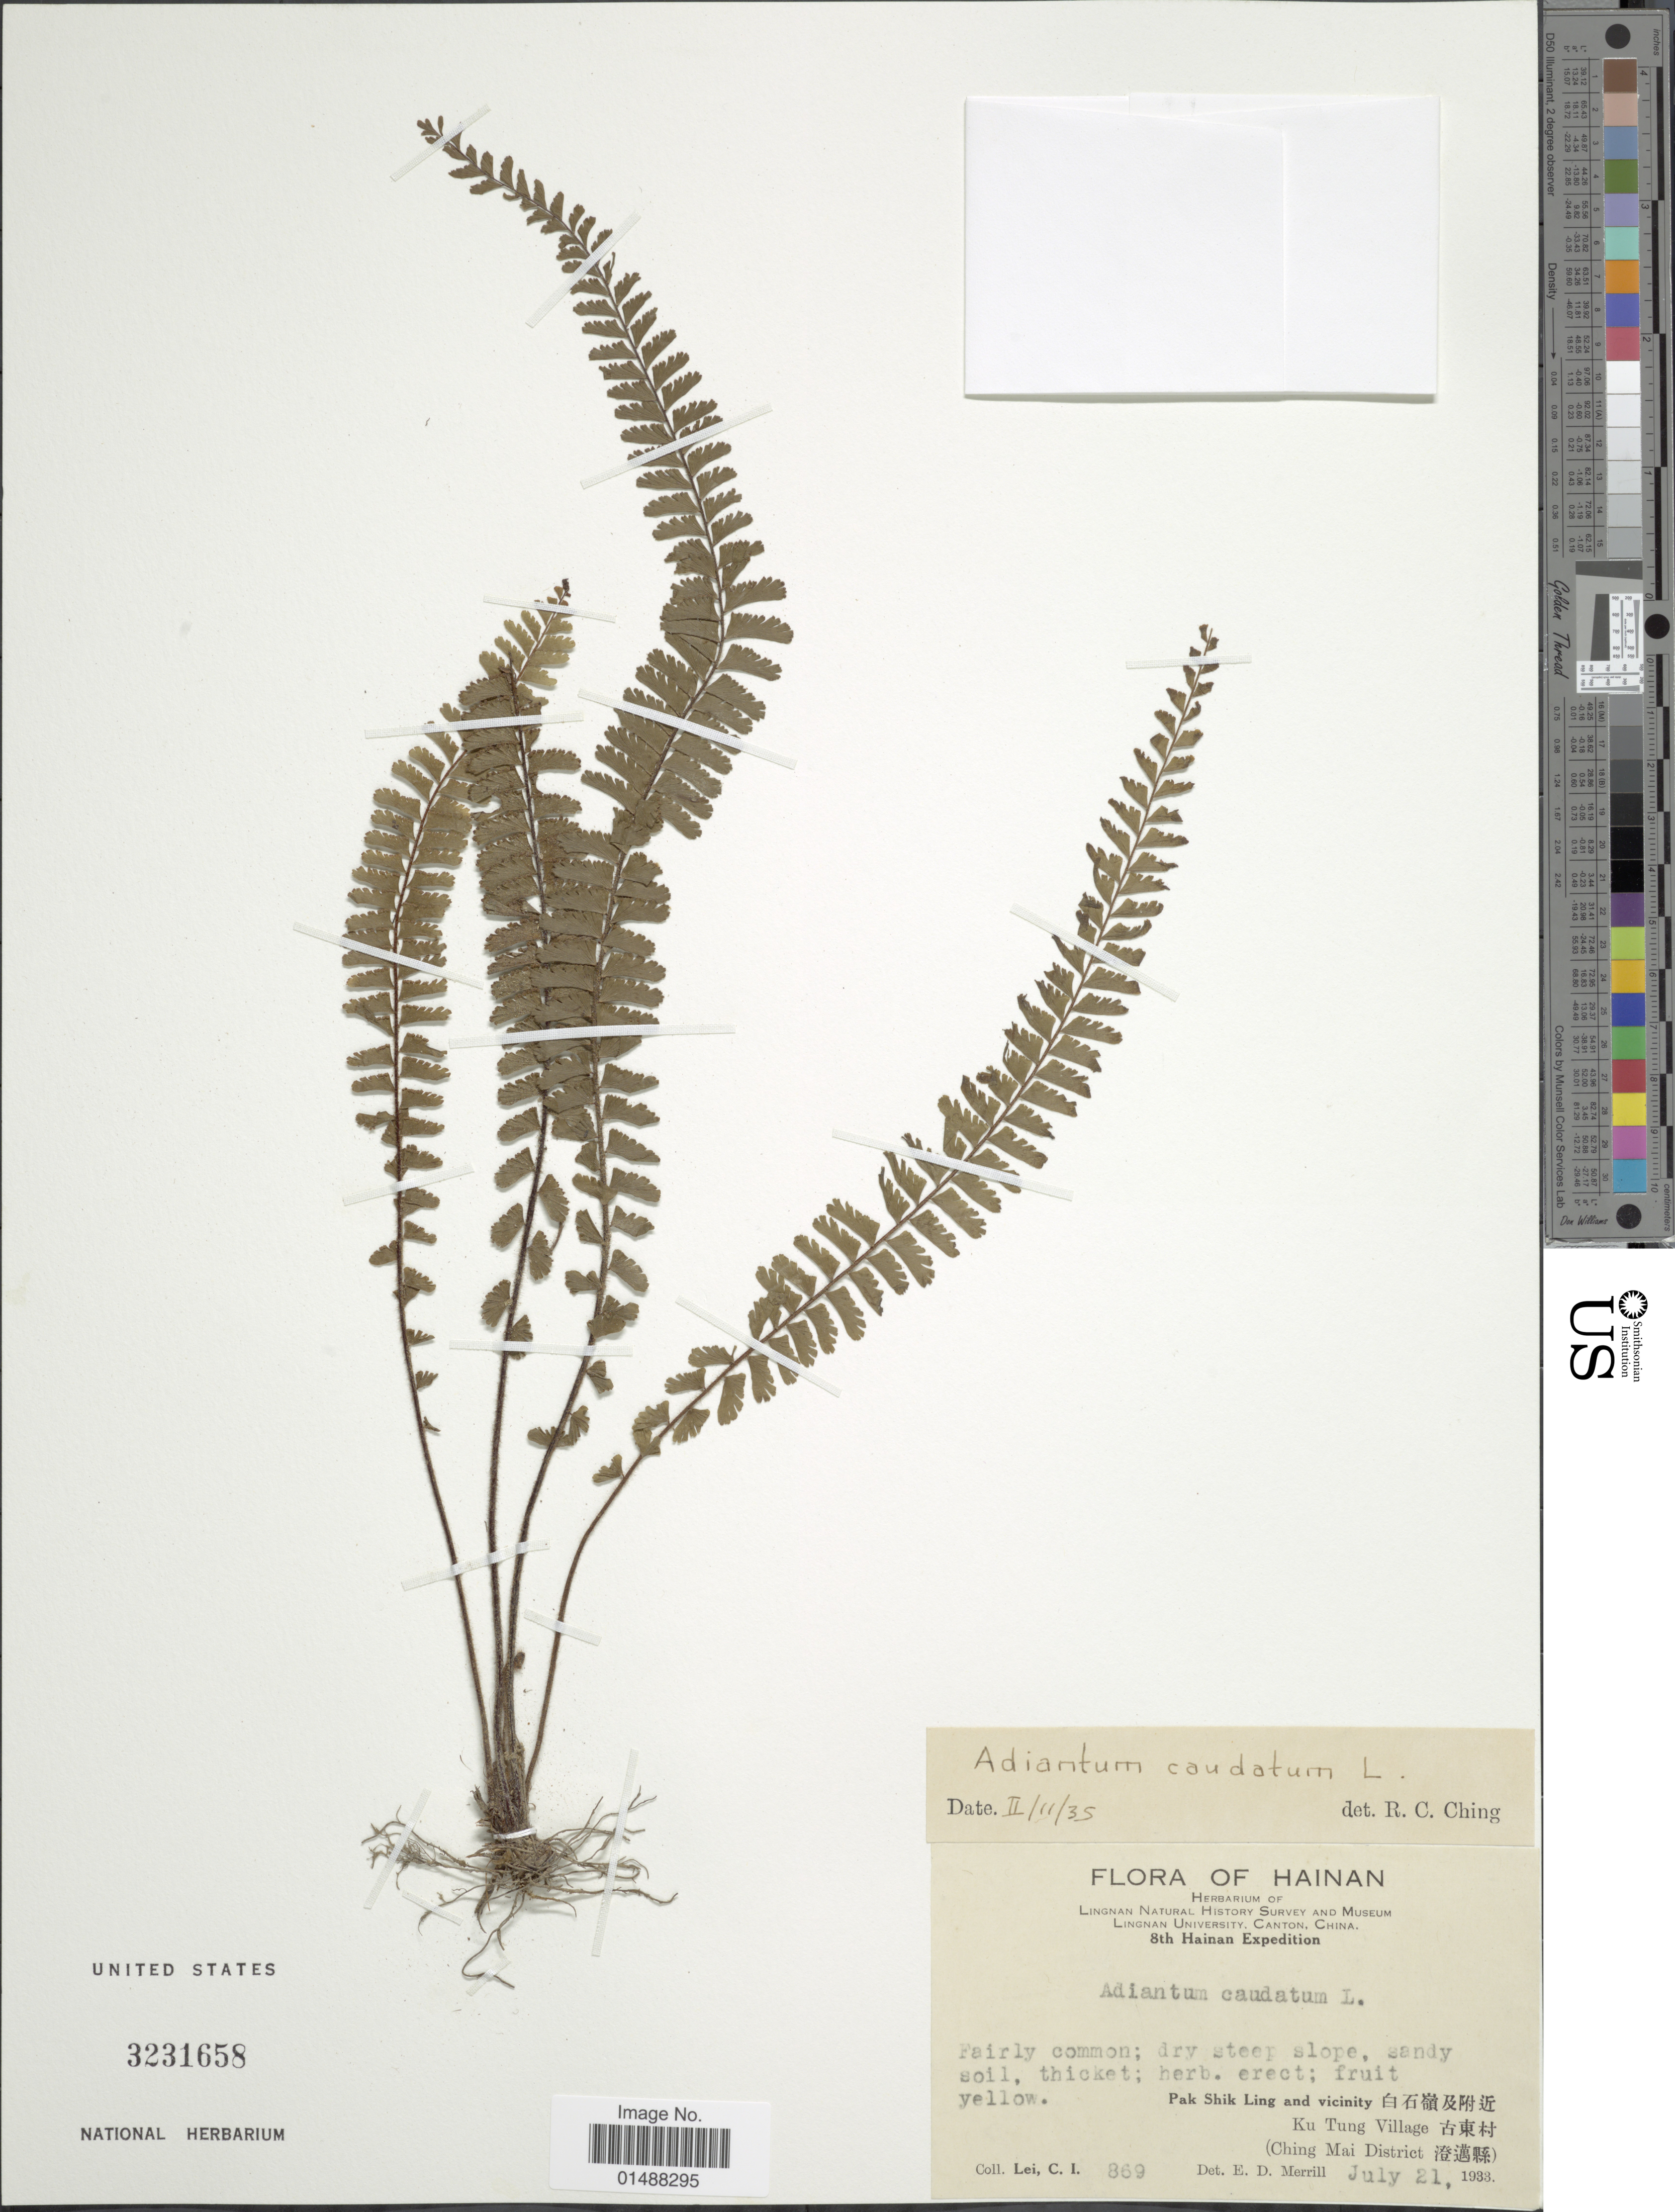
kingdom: Plantae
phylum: Tracheophyta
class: Polypodiopsida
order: Polypodiales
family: Pteridaceae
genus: Adiantum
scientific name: Adiantum caudatum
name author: L.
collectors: C. I. Lei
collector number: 869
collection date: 1933-07-21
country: China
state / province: Hainan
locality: Hainan, Pak Shik Ling and vicinity, X. Ku Tung Village X, (Ching Mai District X).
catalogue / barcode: US 3231658